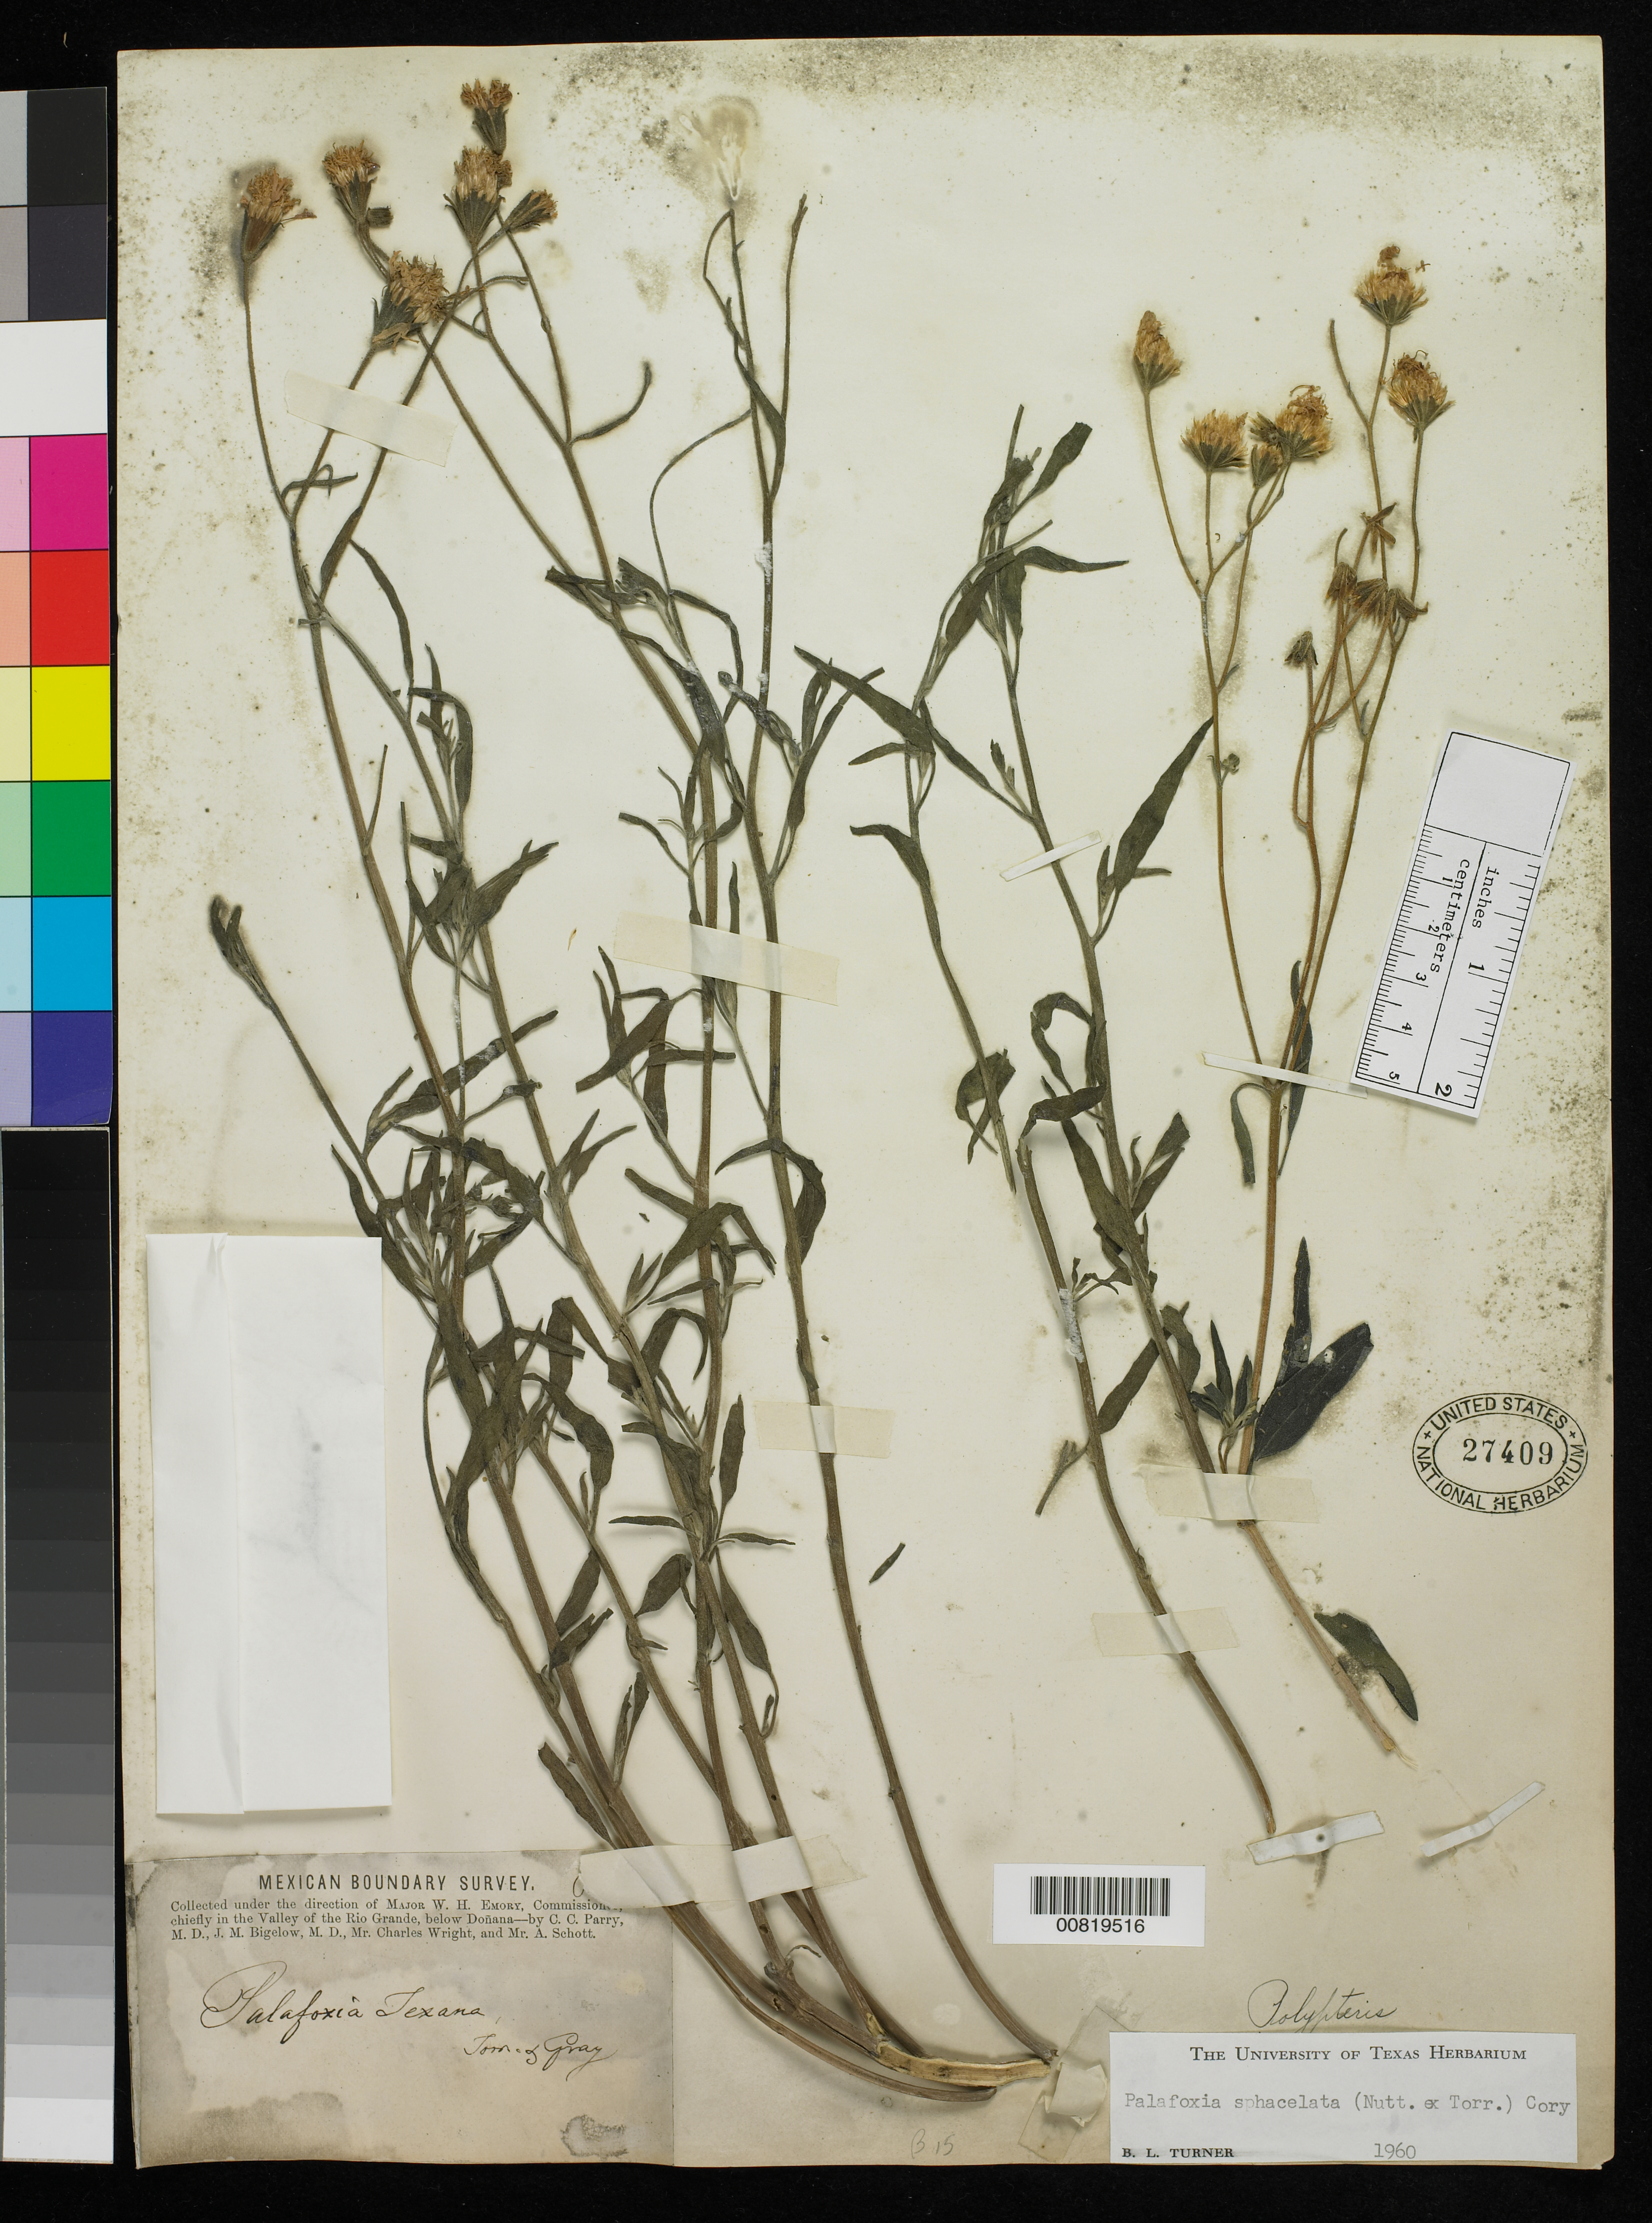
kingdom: Plantae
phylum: Tracheophyta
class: Magnoliopsida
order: Asterales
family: Asteraceae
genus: Palafoxia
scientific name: Palafoxia sphacelata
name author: (Nutt. ex Torr.) Cory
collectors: C. C. Parry, J. M. Bigelow, C. Wright & A. C. V. Schott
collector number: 614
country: United States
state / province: New Mexico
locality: Valley of the Rio Grande, below Doñana, New Mexico.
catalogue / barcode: US 27409